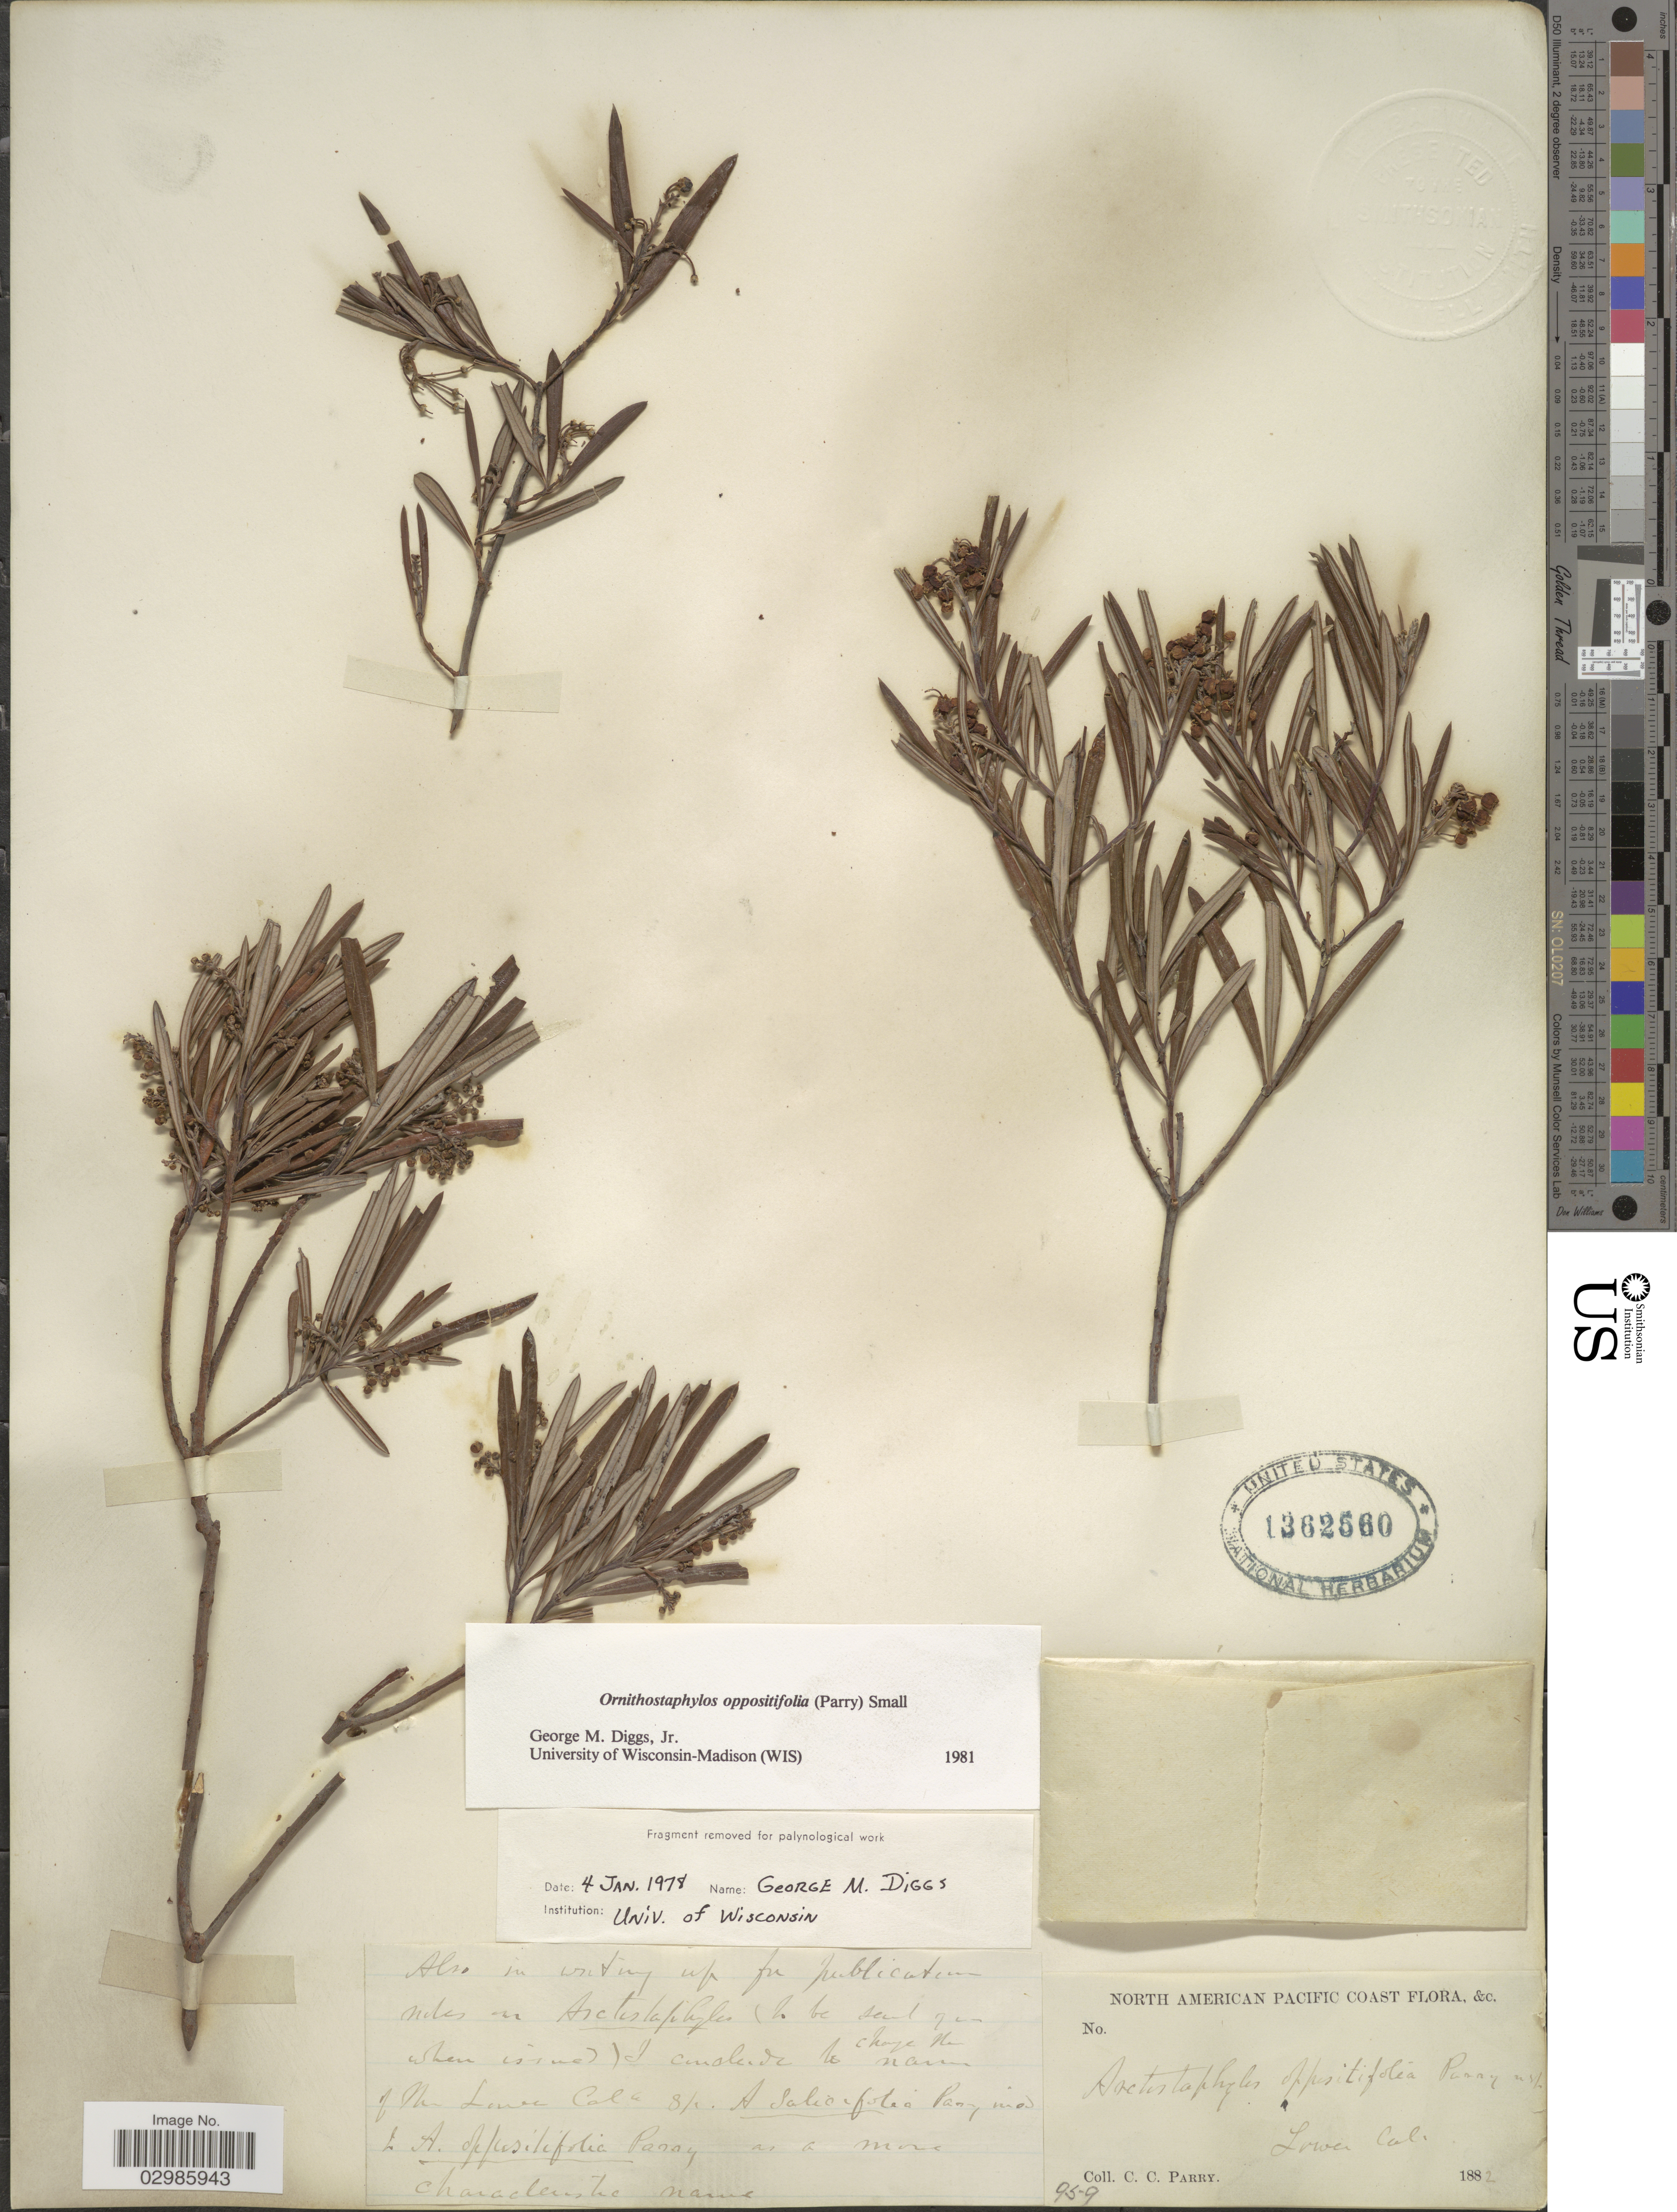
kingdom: Plantae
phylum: Tracheophyta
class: Magnoliopsida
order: Ericales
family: Ericaceae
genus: Ornithostaphylos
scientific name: Ornithostaphylos oppositifolia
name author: (Parry) Small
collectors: C. C. Parry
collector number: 959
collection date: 1882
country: Mexico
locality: Pacific Coast. Lower Cal.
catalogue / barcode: US 1362560